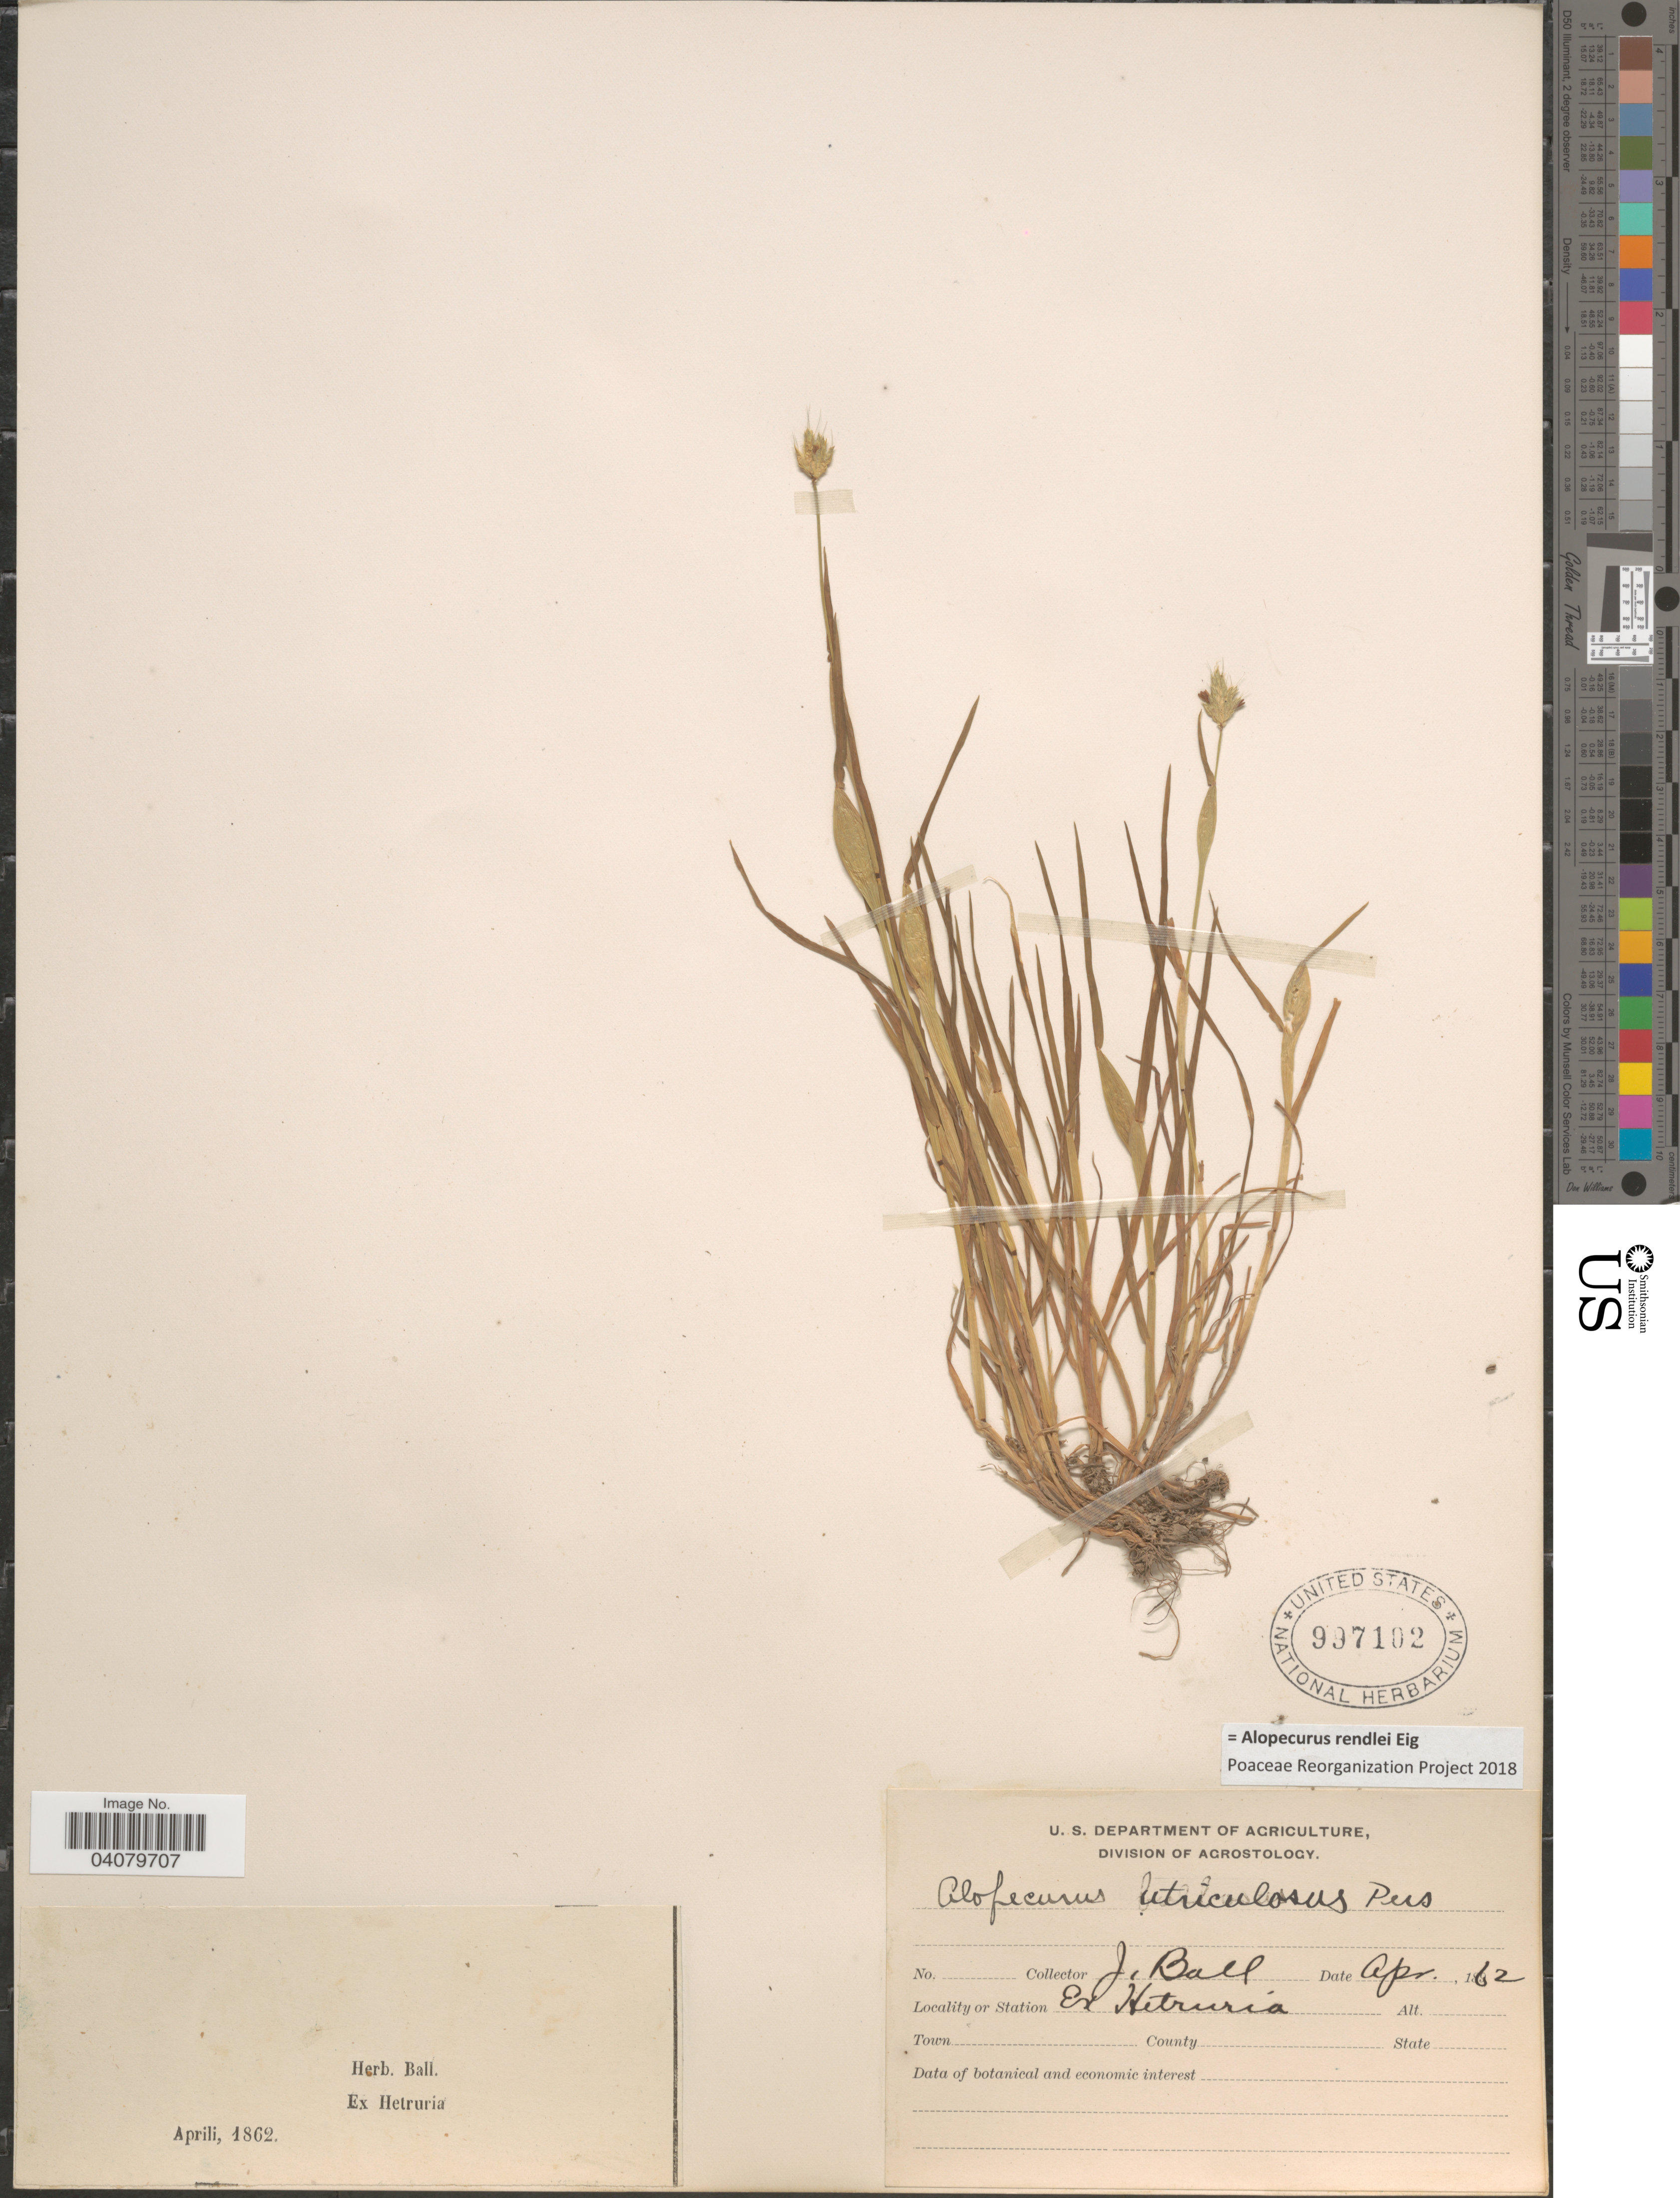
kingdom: Plantae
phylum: Tracheophyta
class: Liliopsida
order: Poales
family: Poaceae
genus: Alopecurus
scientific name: Alopecurus rendlei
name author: Eig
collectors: J. Ball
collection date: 1862-04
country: Italy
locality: Ex Hetruria.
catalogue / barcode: US 997102